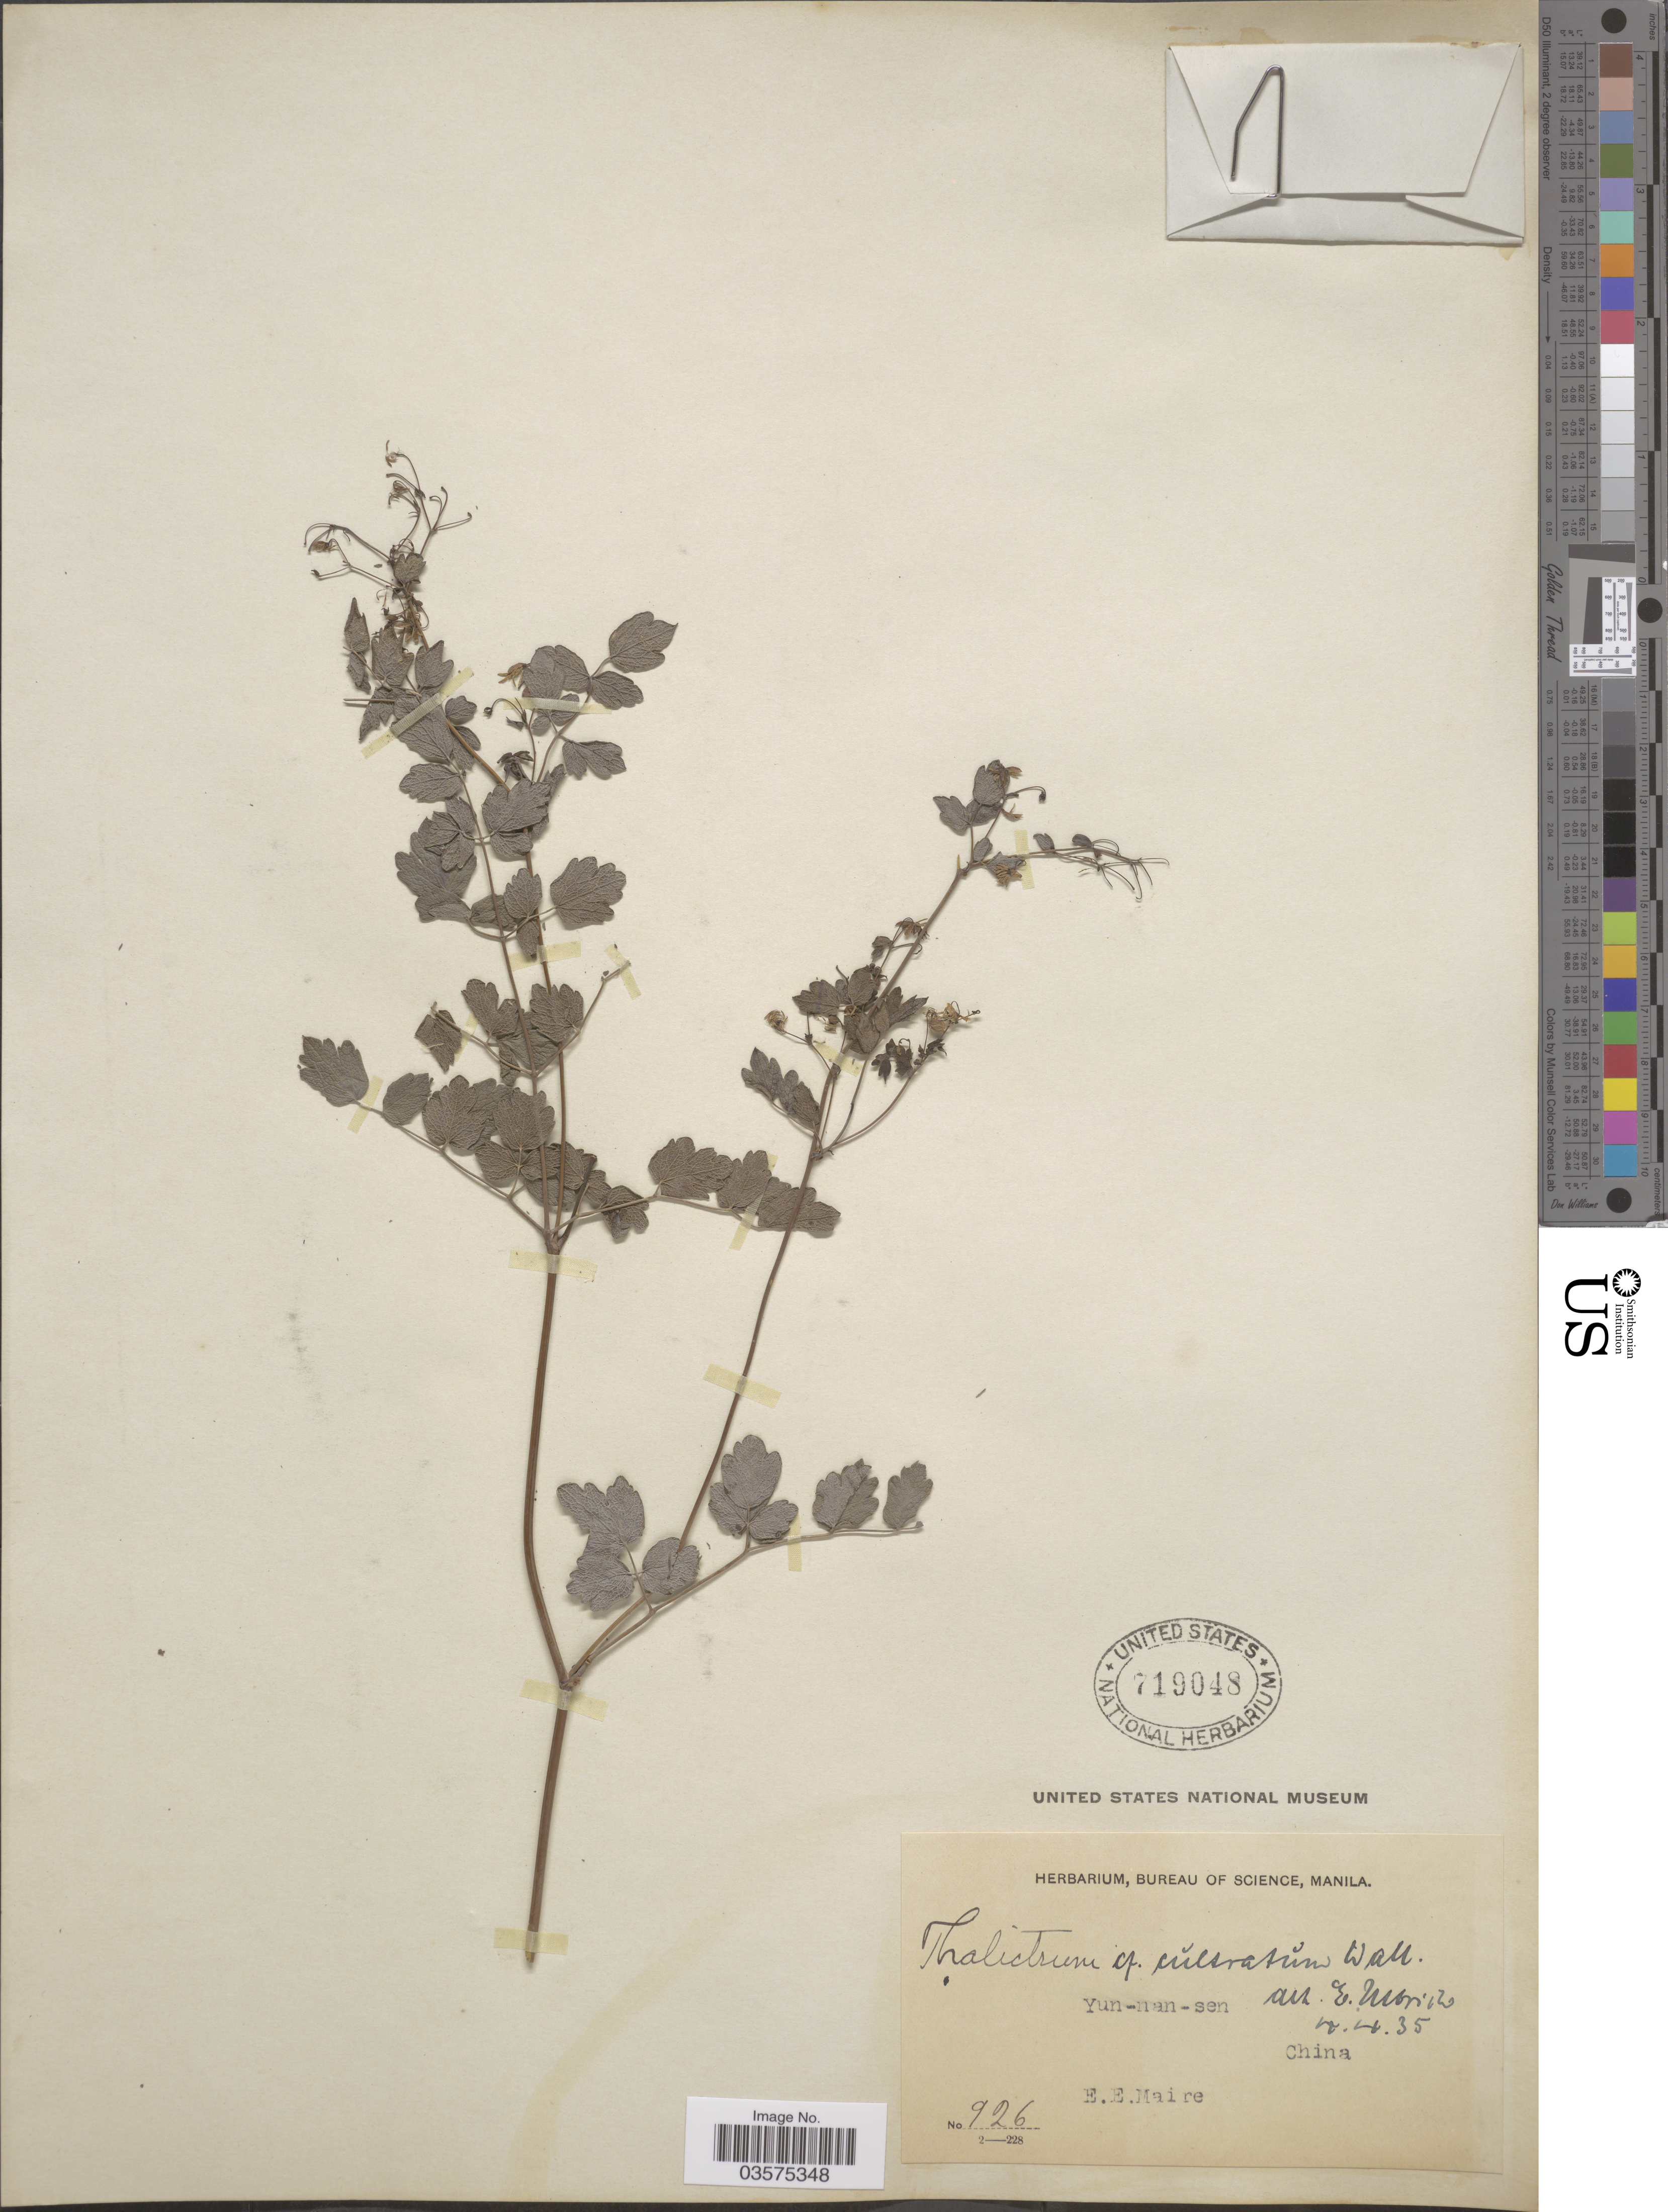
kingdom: Plantae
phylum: Tracheophyta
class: Magnoliopsida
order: Ranunculales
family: Ranunculaceae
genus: Thalictrum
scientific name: Thalictrum cultratum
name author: Wall.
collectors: E. E. Maire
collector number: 926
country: China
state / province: Yunnan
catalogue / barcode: US 719048